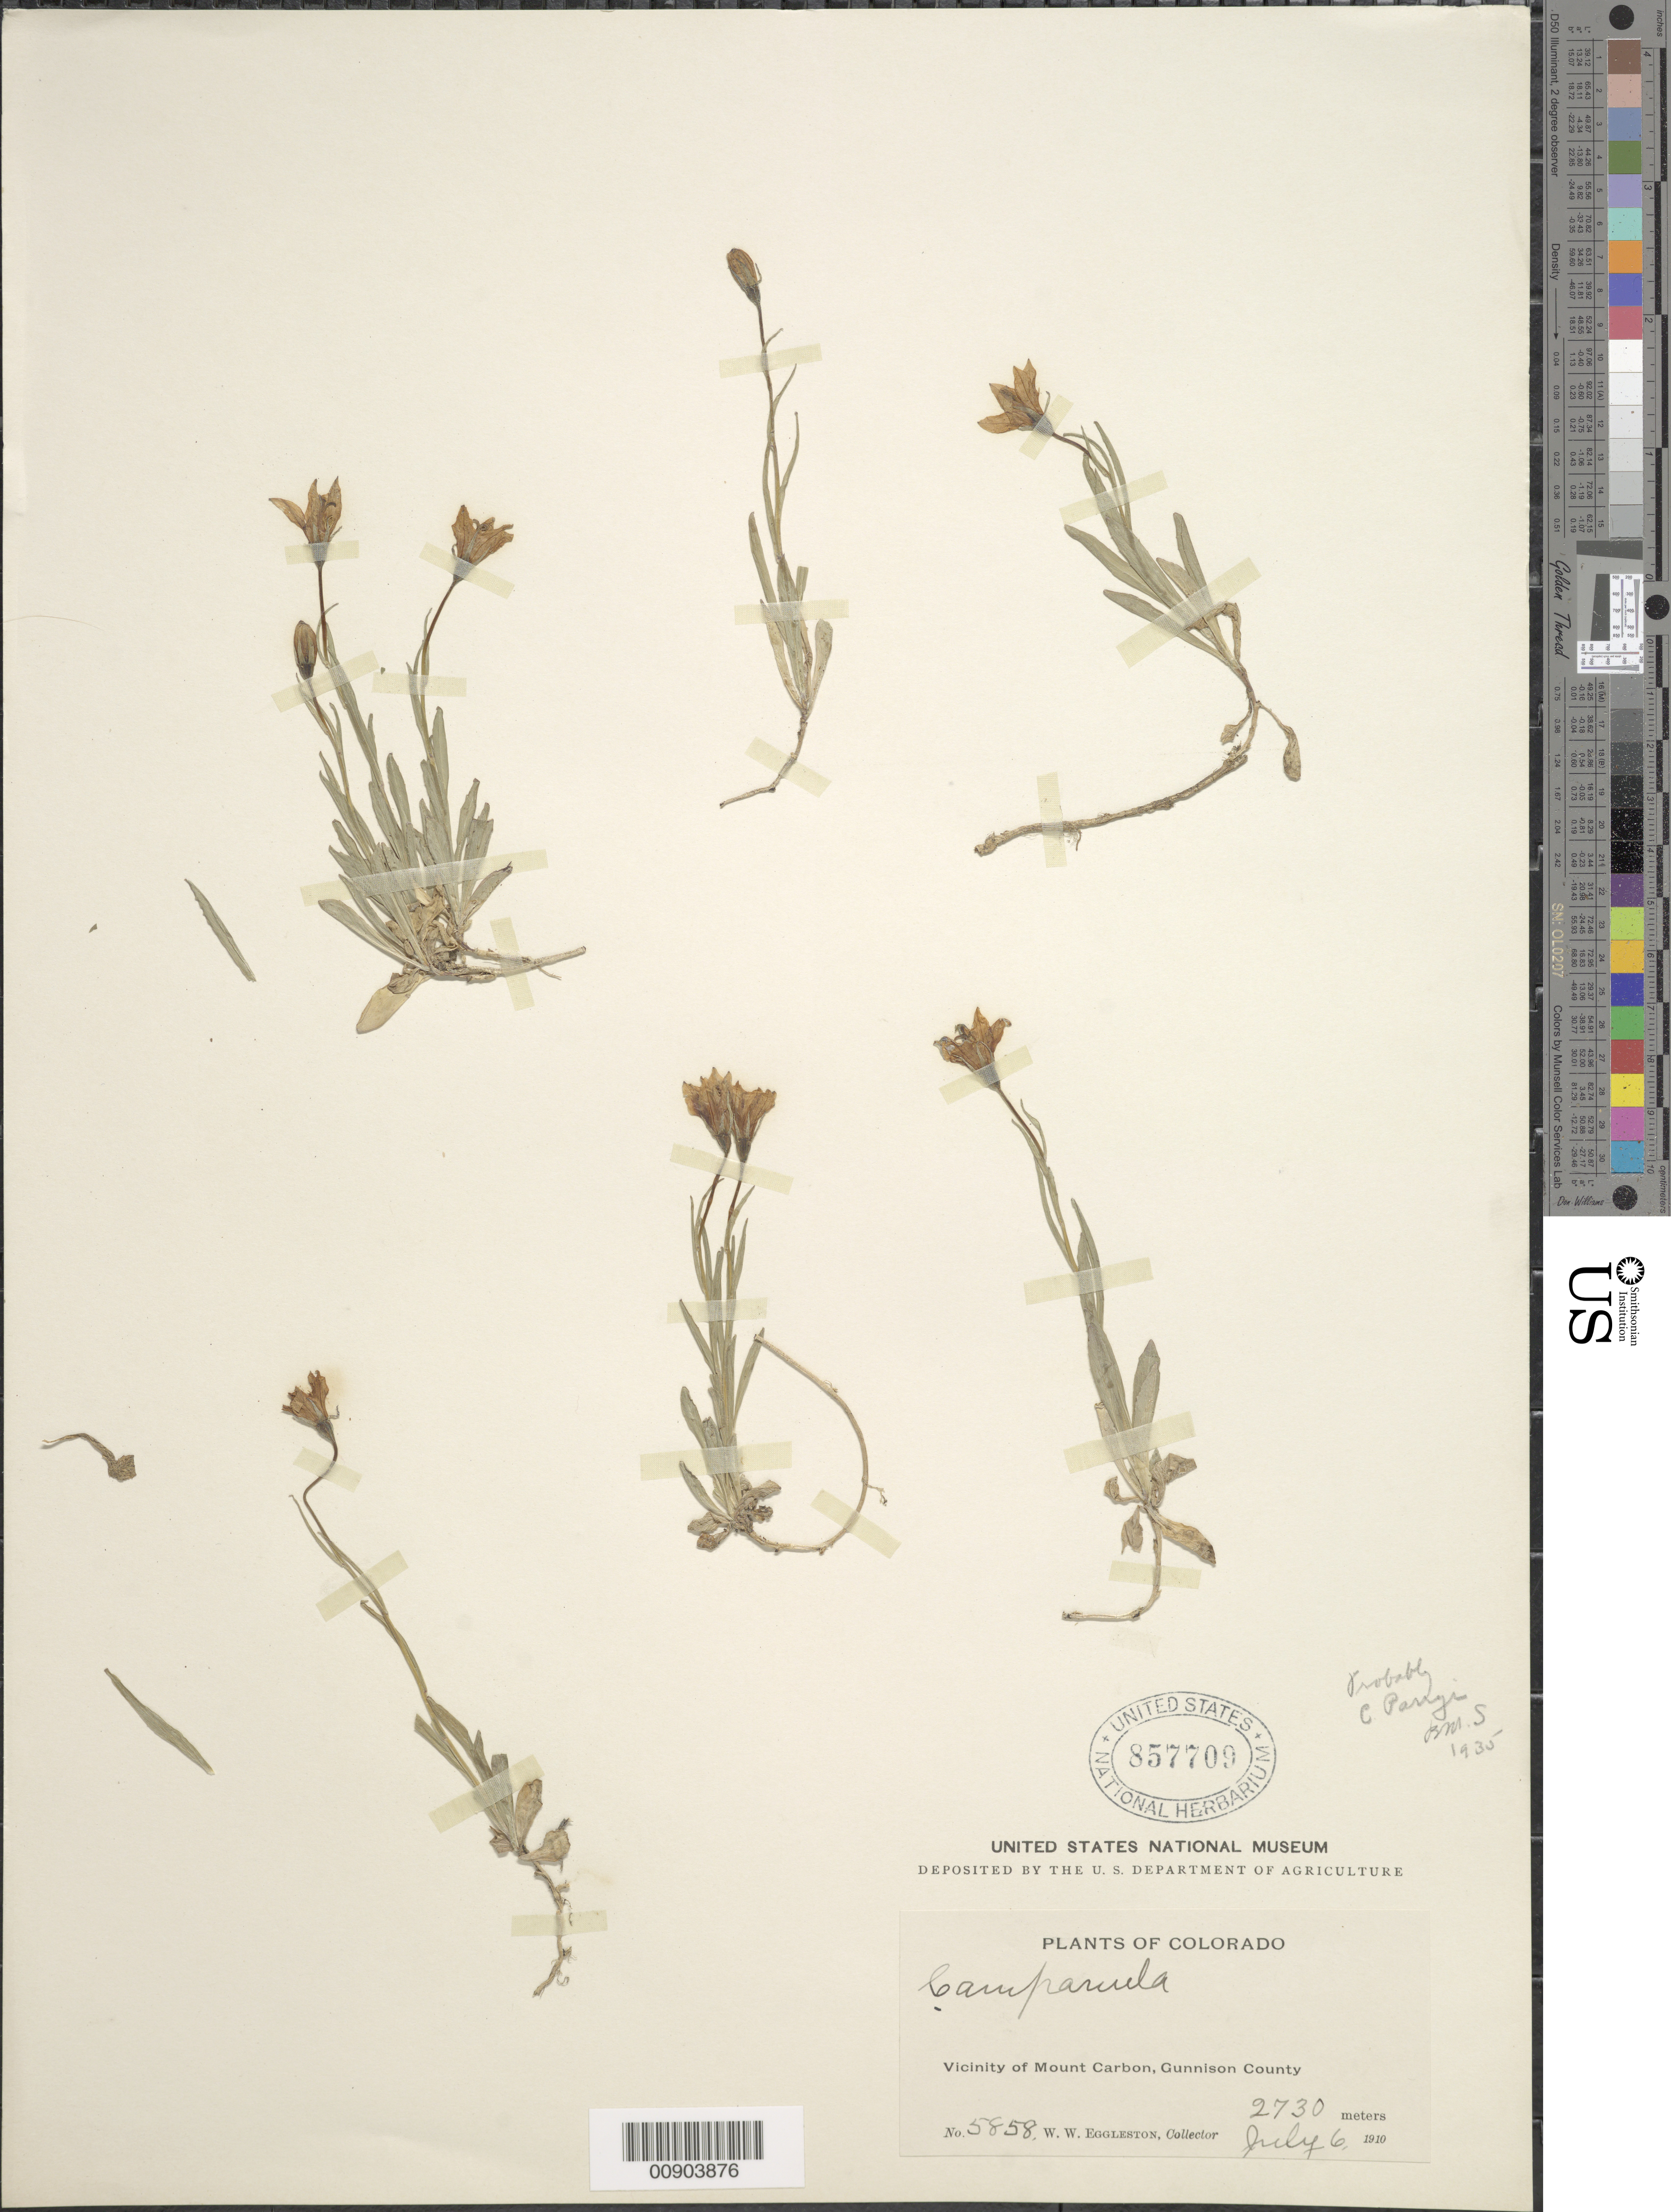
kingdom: Plantae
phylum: Tracheophyta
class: Magnoliopsida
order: Asterales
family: Campanulaceae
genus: Campanula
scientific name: Campanula planiflora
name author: Engelm.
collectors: W. W. Eggleston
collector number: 5858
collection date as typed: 06 Jul 1910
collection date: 1910-07-06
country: United States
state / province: Colorado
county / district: Gunnison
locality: vicinity of Mount Carbon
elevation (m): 2670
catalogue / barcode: US 857709